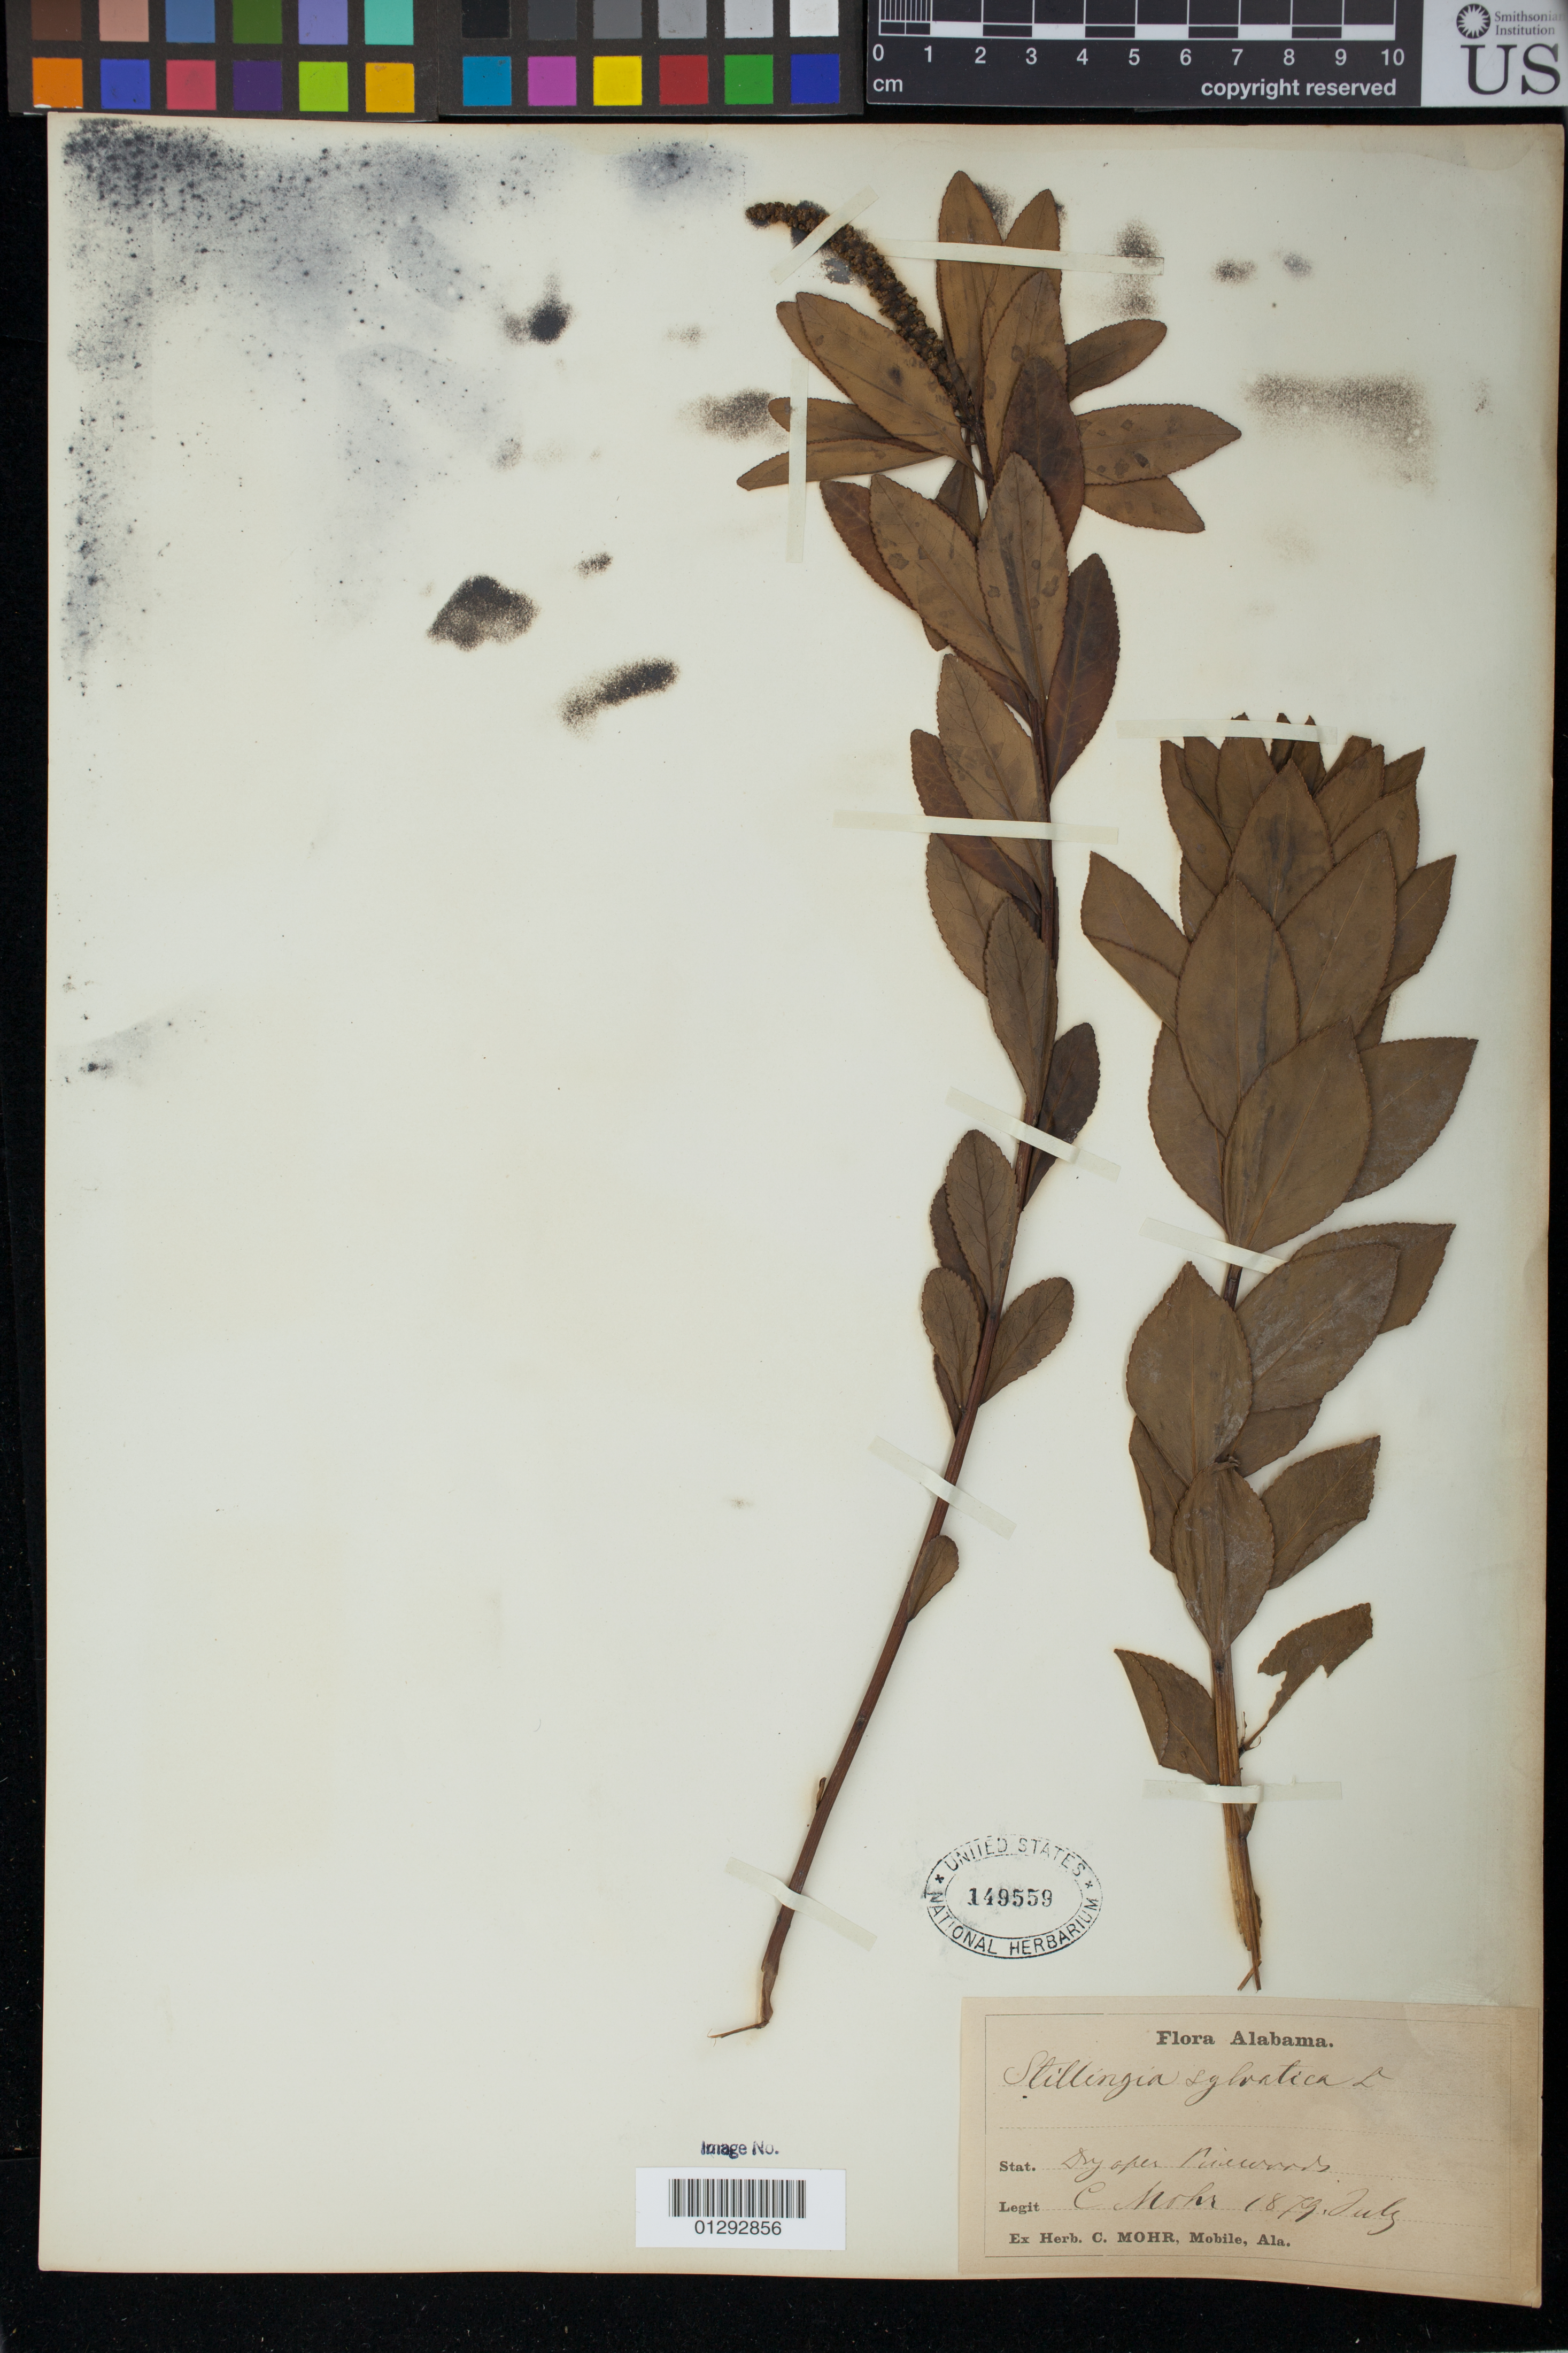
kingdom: Plantae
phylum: Tracheophyta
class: Magnoliopsida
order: Malpighiales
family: Euphorbiaceae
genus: Stillingia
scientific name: Stillingia sylvatica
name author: L.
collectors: C. T. Mohr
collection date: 1879-07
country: United States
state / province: Alabama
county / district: Mobile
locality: Mobile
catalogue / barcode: US 149559